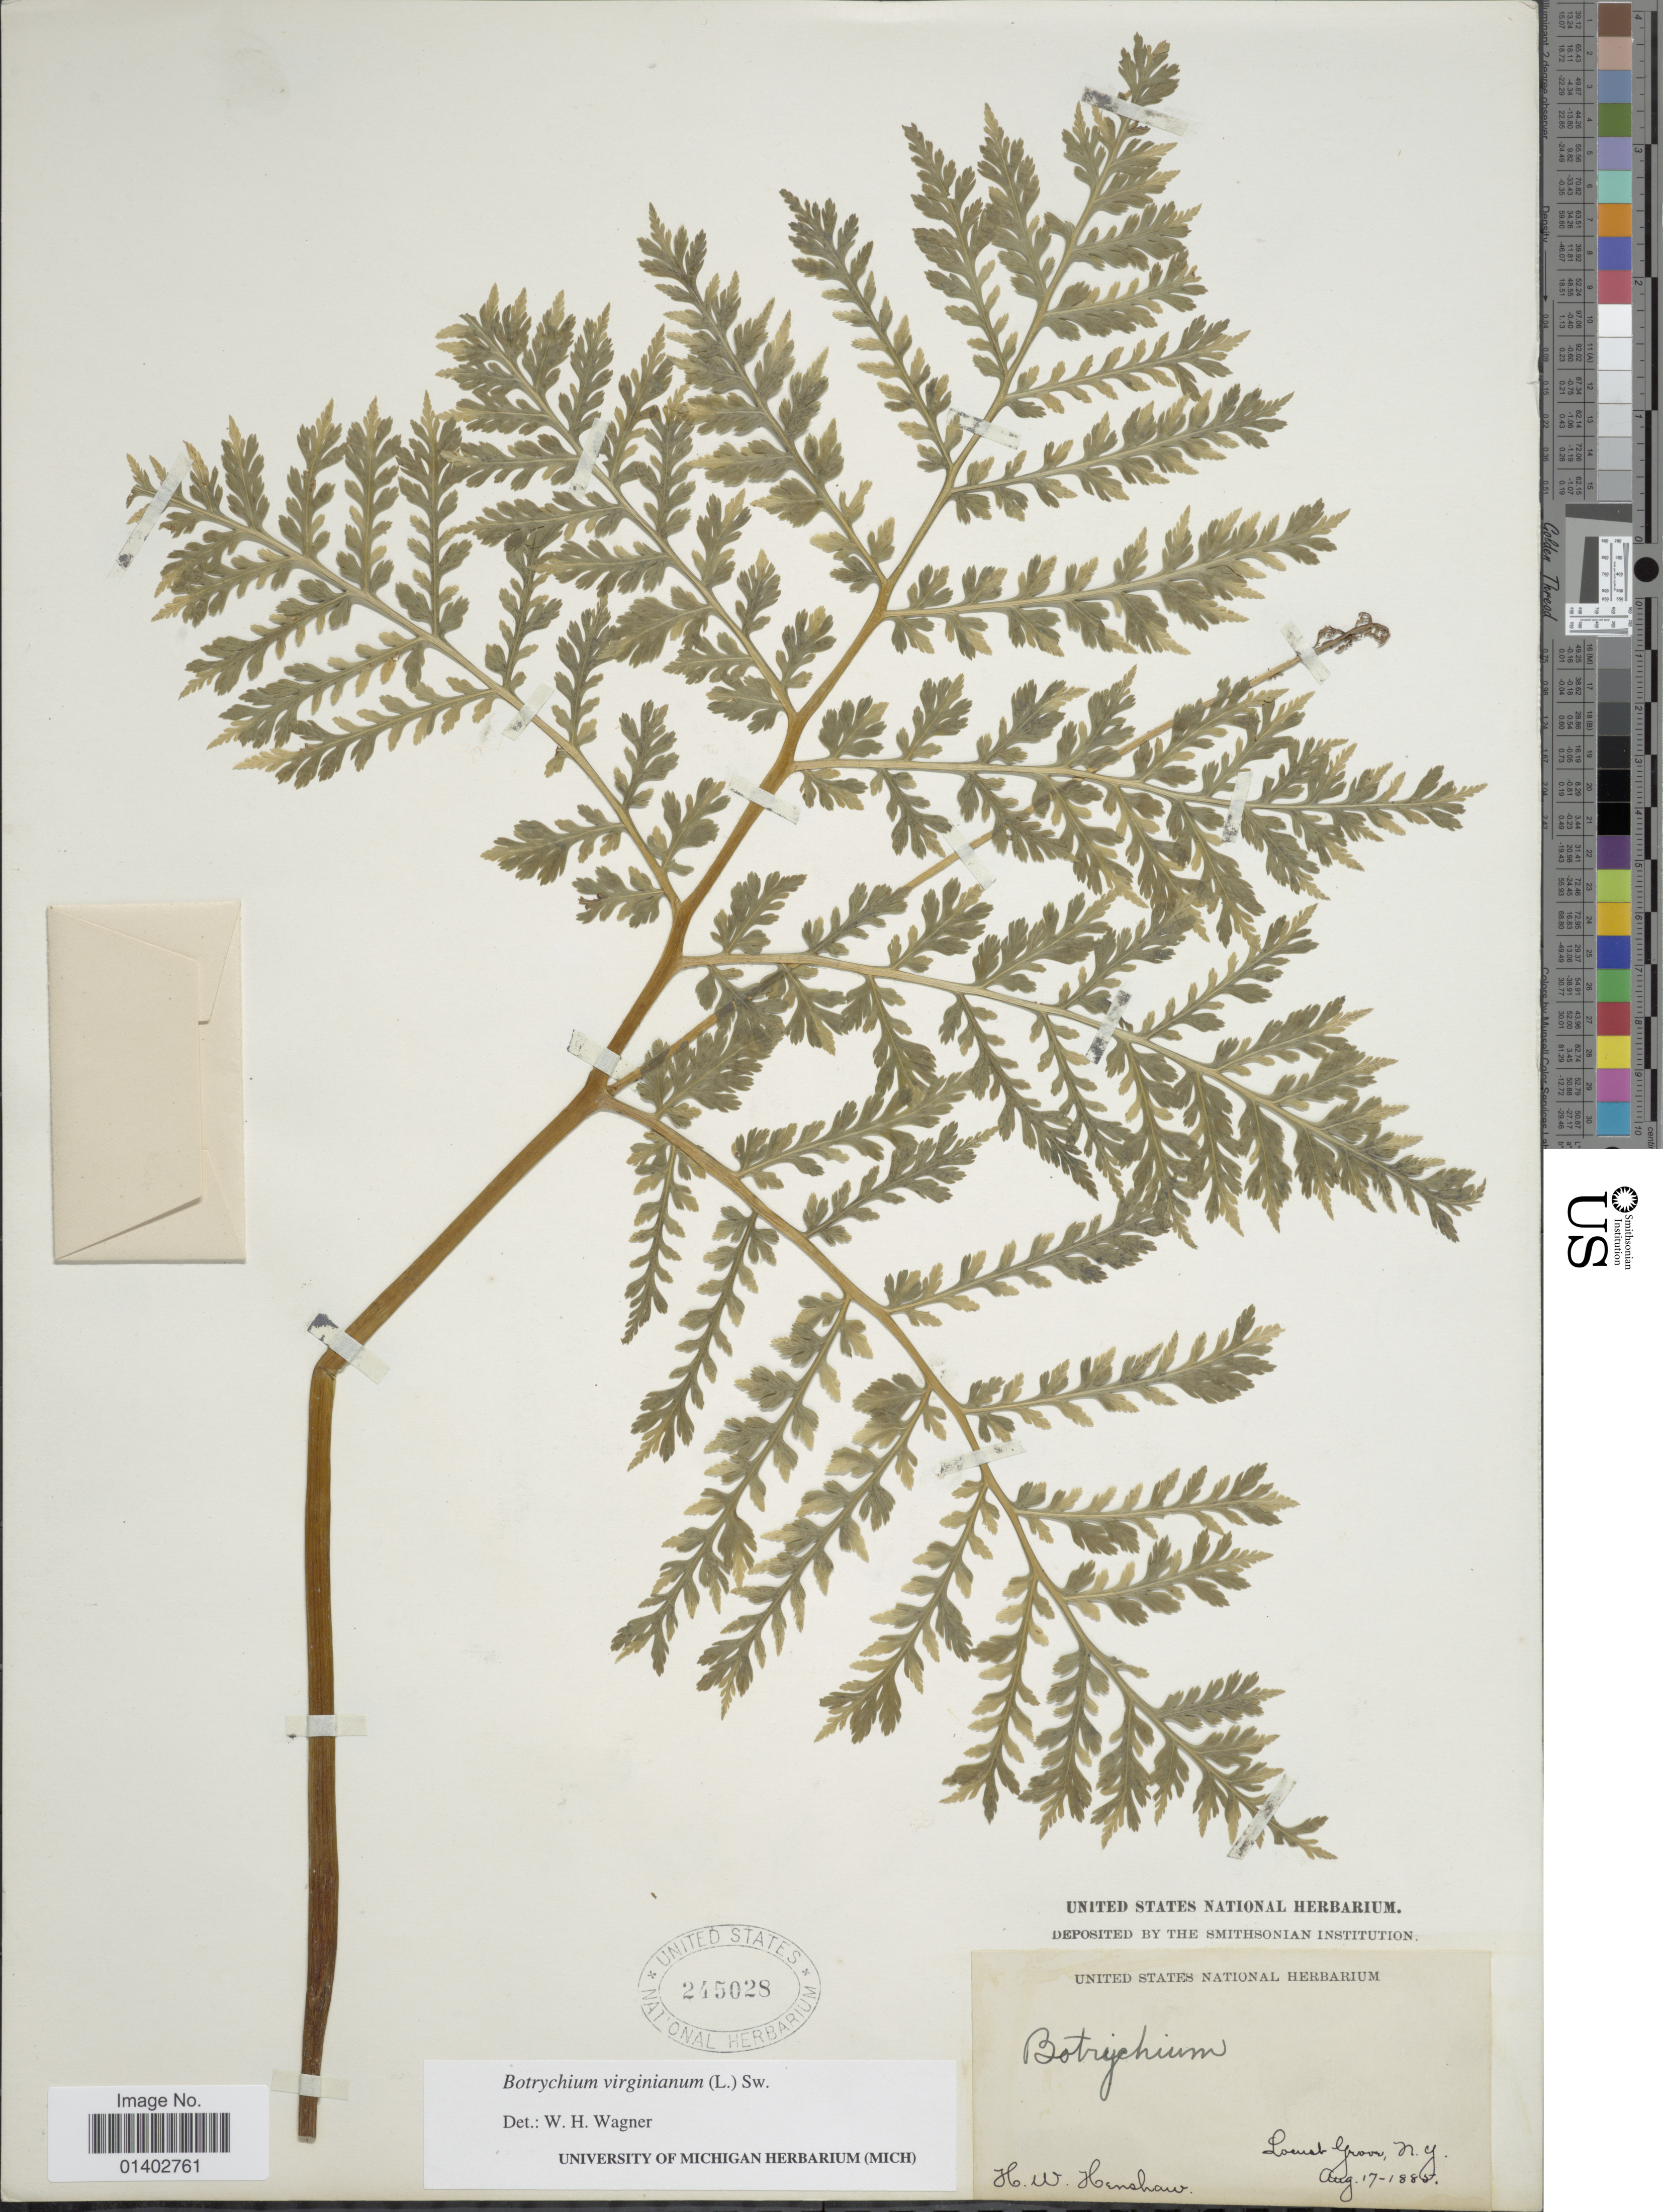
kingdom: Plantae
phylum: Tracheophyta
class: Polypodiopsida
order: Ophioglossales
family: Ophioglossaceae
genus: Botrychium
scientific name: Botrychium virginianum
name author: (L.) Sw.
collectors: H. Henshaw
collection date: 1885-08-17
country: United States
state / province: New York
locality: Locust Grove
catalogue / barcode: US 245028